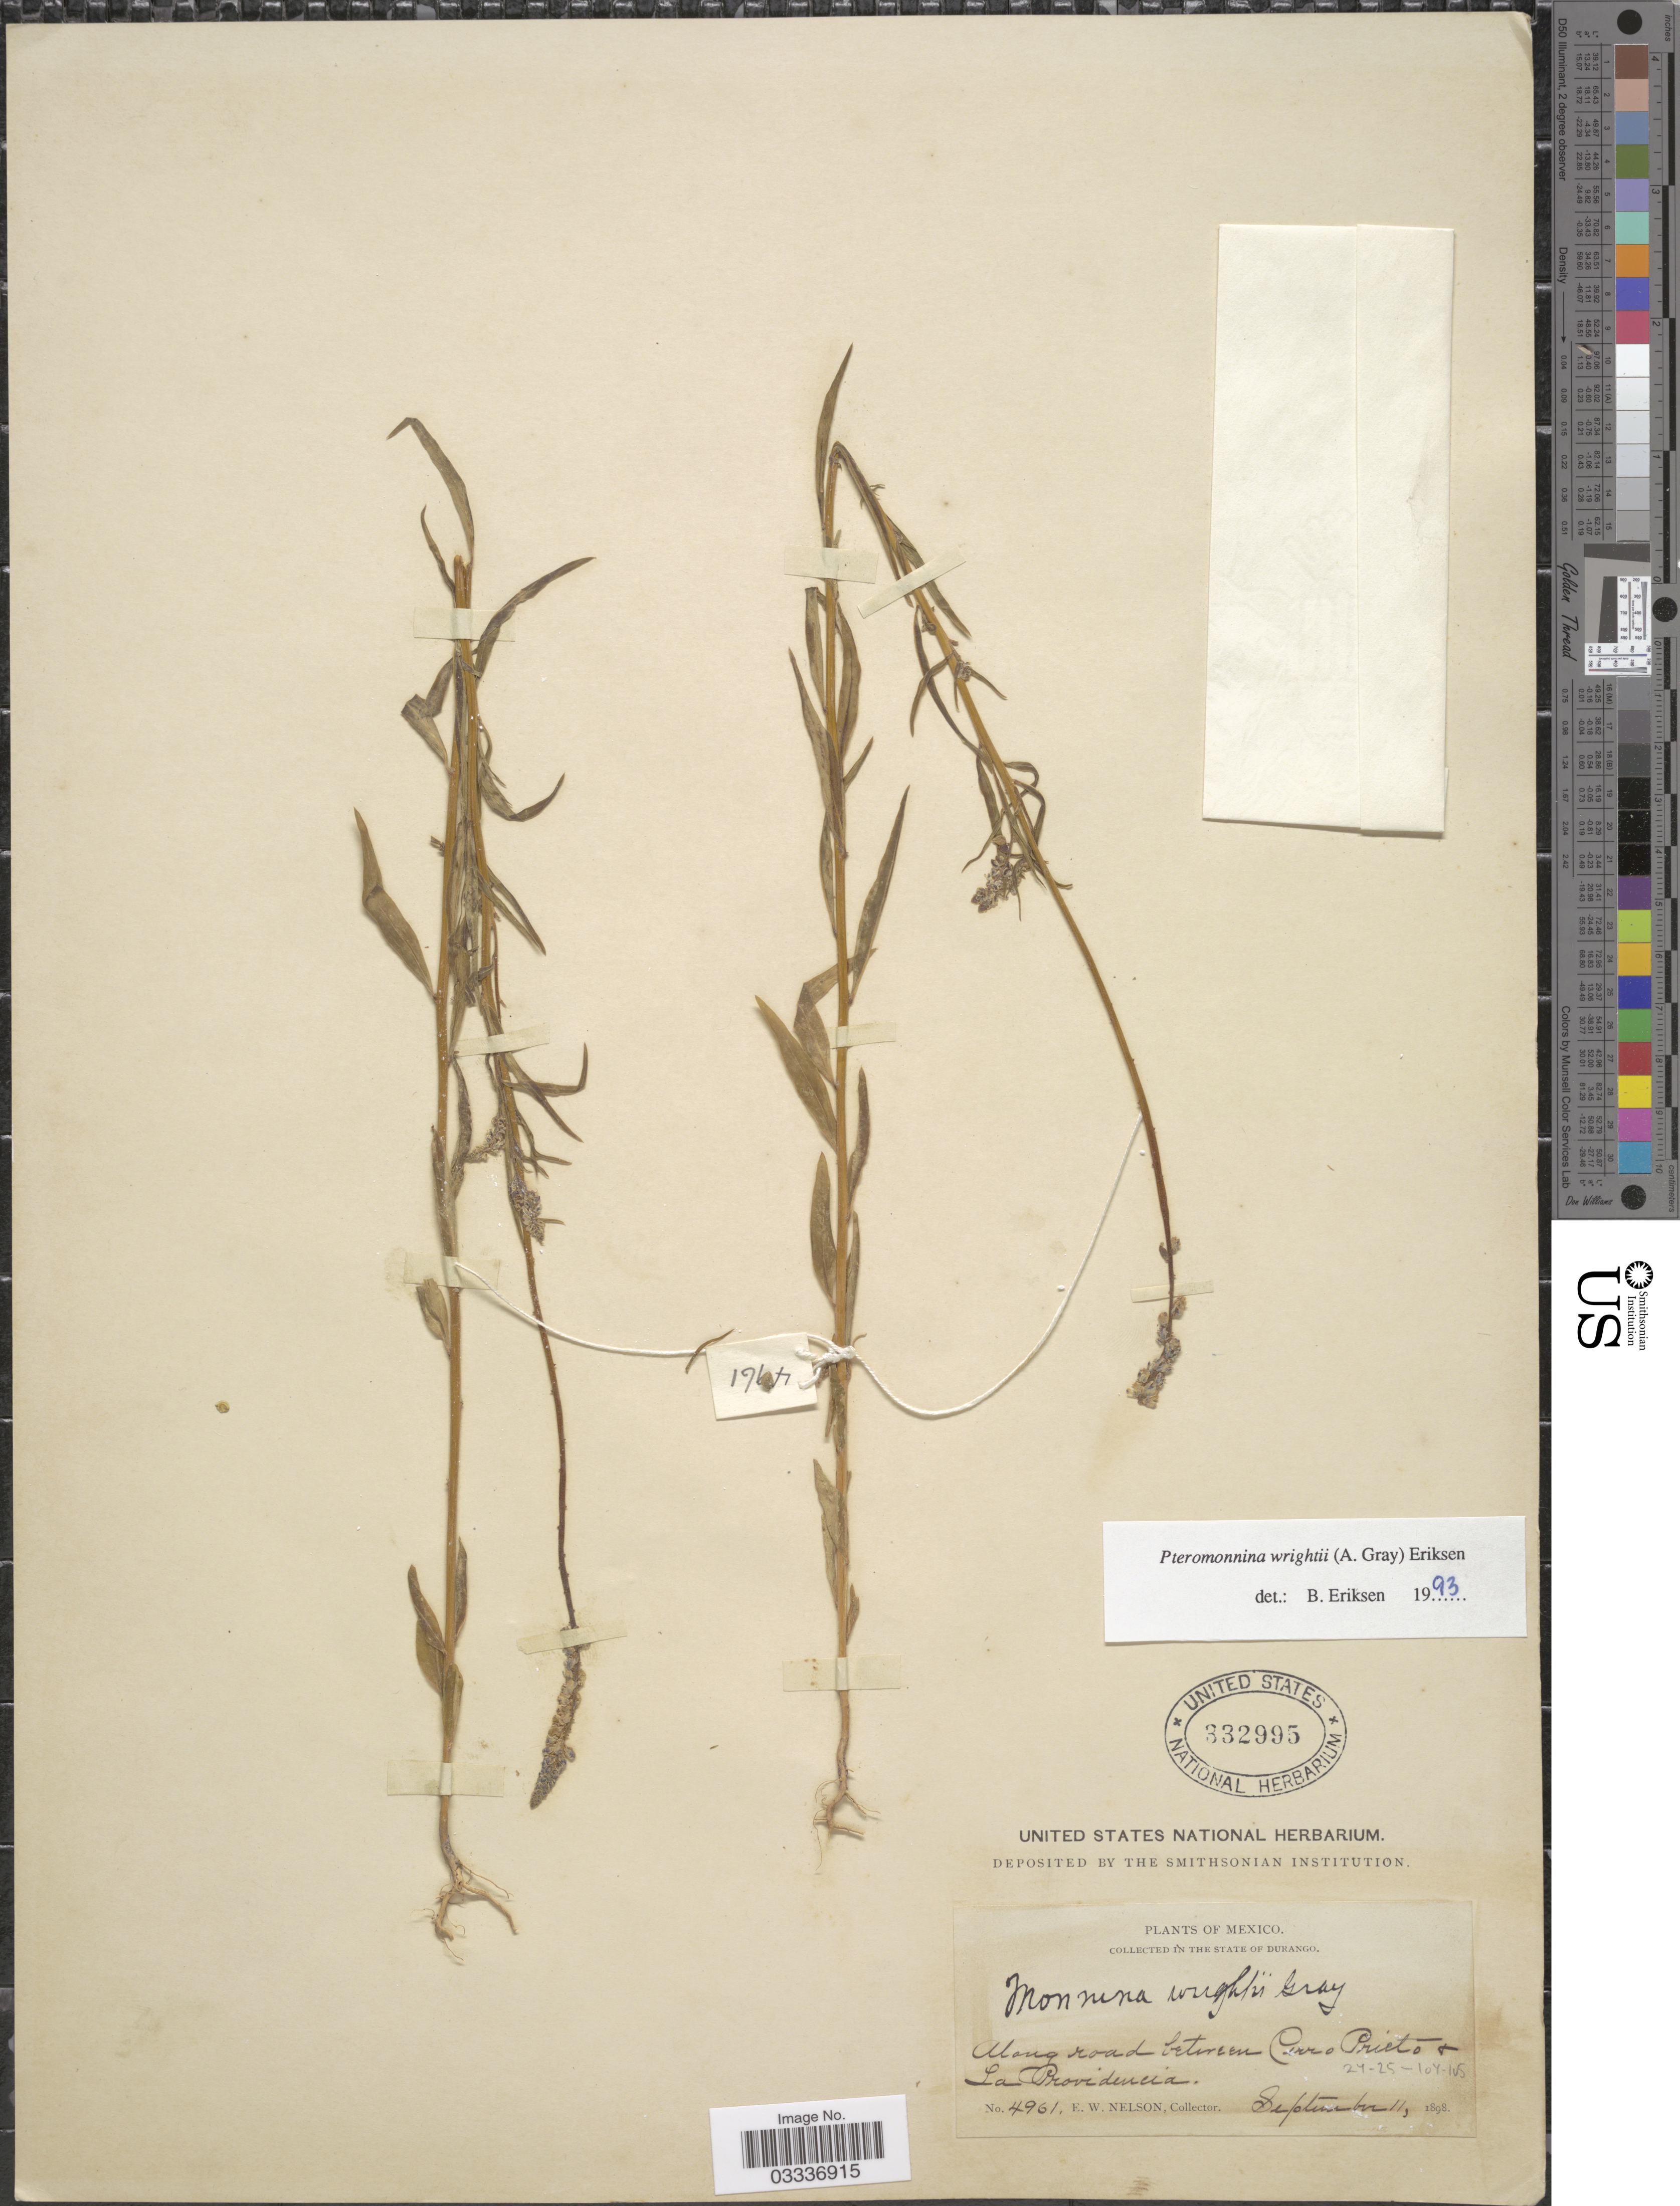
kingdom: Plantae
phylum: Tracheophyta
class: Magnoliopsida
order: Fabales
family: Polygalaceae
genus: Monnina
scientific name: Monnina wrightii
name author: A. Gray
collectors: E. W. Nelson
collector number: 4961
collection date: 1898-09-11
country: Mexico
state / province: Durango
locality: Along road between Cerro Prieto & La Providencia.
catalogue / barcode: US 332995